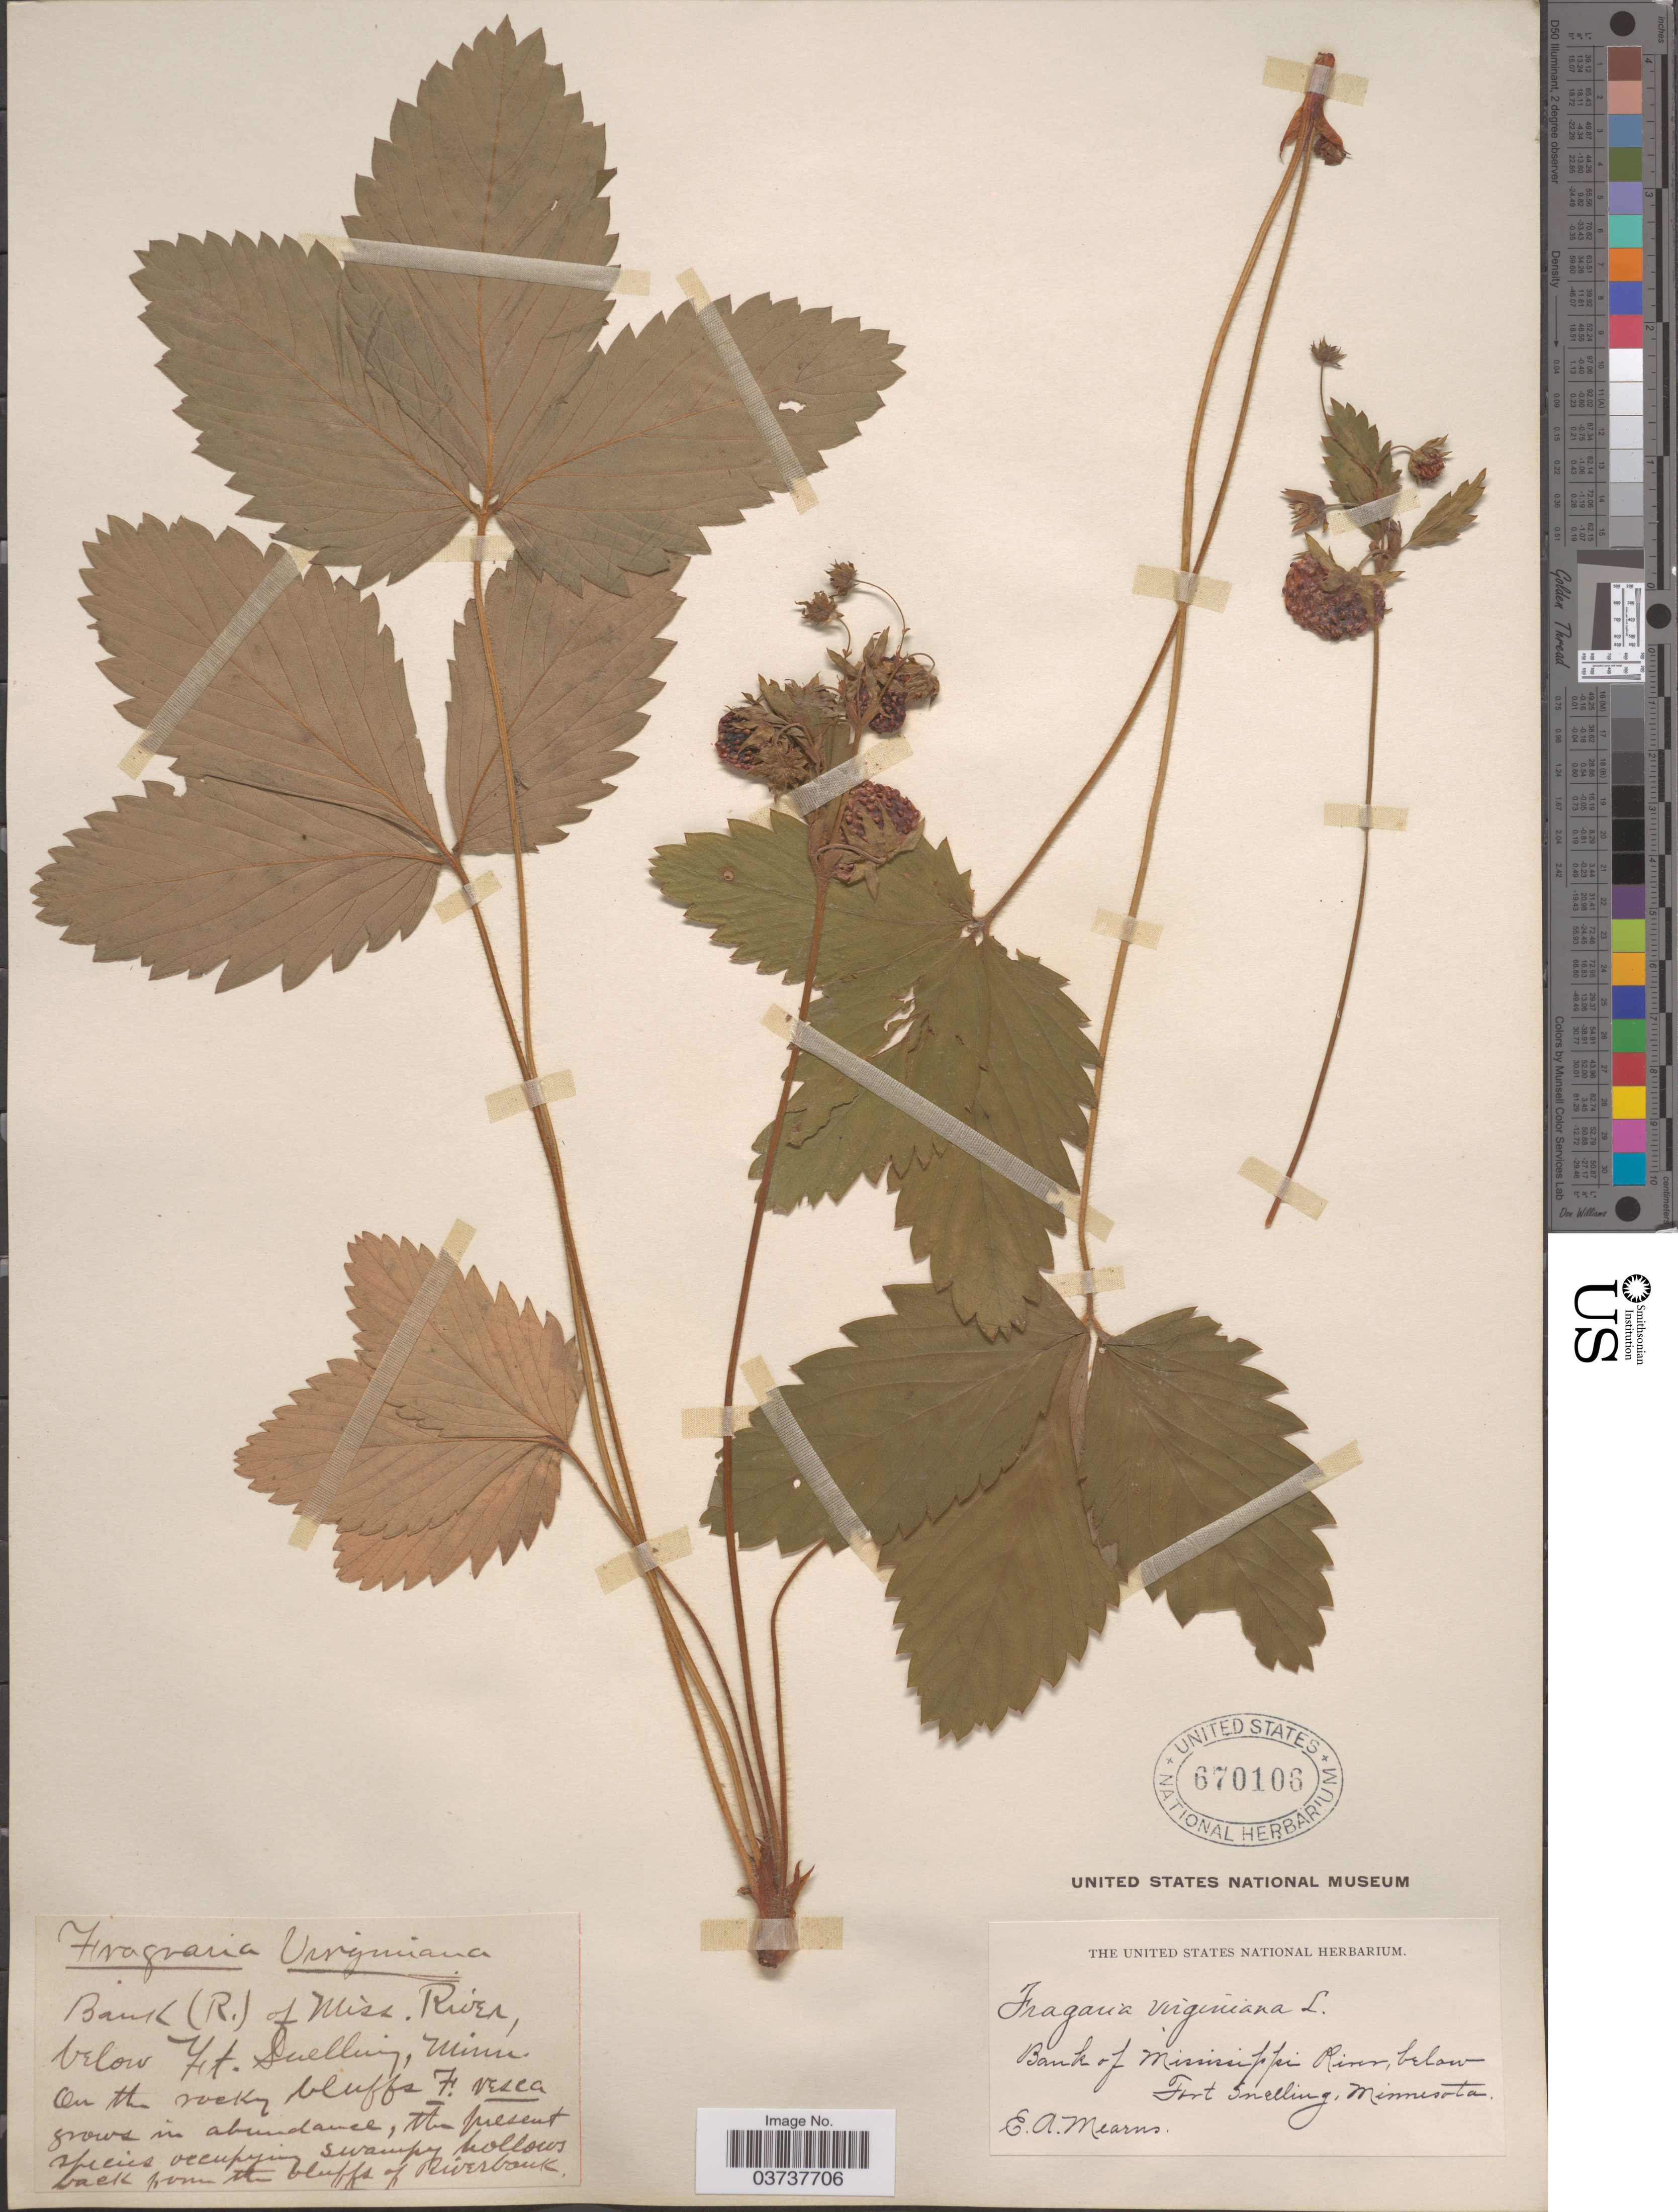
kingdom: Plantae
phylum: Tracheophyta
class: Magnoliopsida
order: Rosales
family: Rosaceae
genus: Fragaria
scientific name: Fragaria virginiana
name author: Mill.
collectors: E. A. Mearns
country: United States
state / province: Minnesota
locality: Bank of Mississippi River, below Fort Snelling.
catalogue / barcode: US 670106